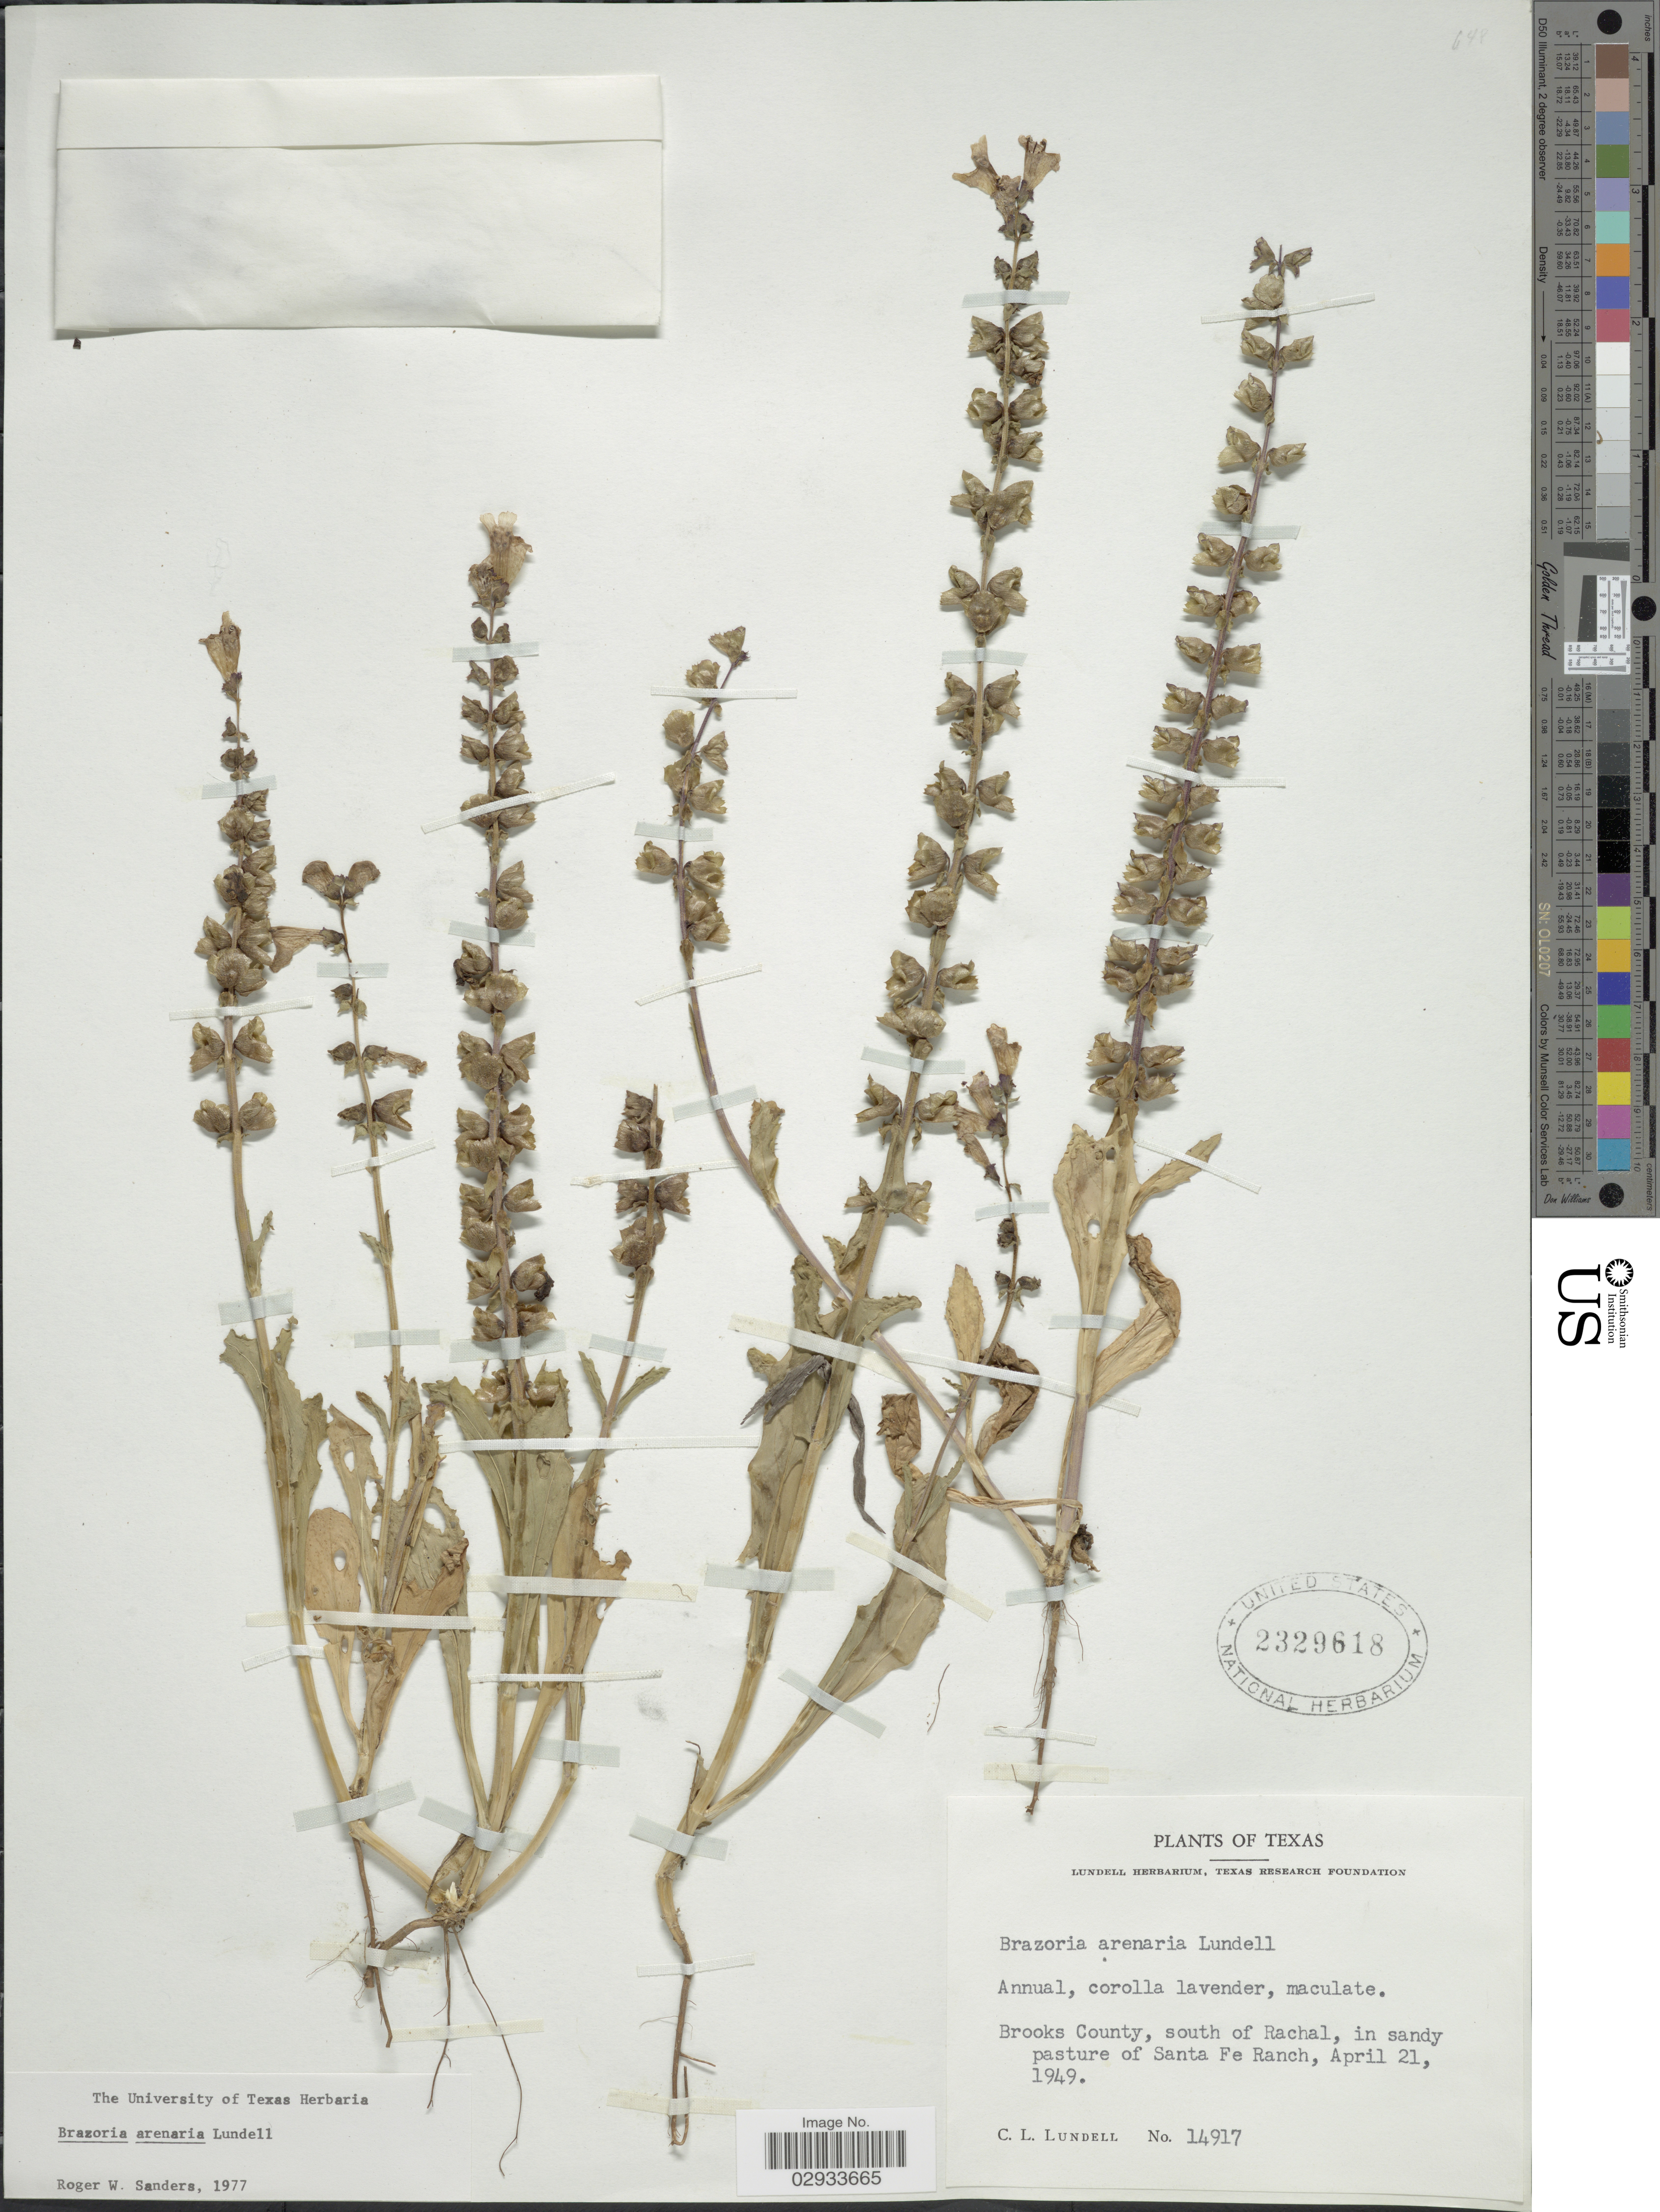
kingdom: Plantae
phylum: Tracheophyta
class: Magnoliopsida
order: Lamiales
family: Lamiaceae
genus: Brazoria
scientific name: Brazoria arenaria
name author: Lundell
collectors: C. L. Lundell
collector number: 14917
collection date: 1949-04-21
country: United States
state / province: Texas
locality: Brooks County, south of Rachal, in sandy pasture of Santa Fe Ranch.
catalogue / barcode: US 2329618